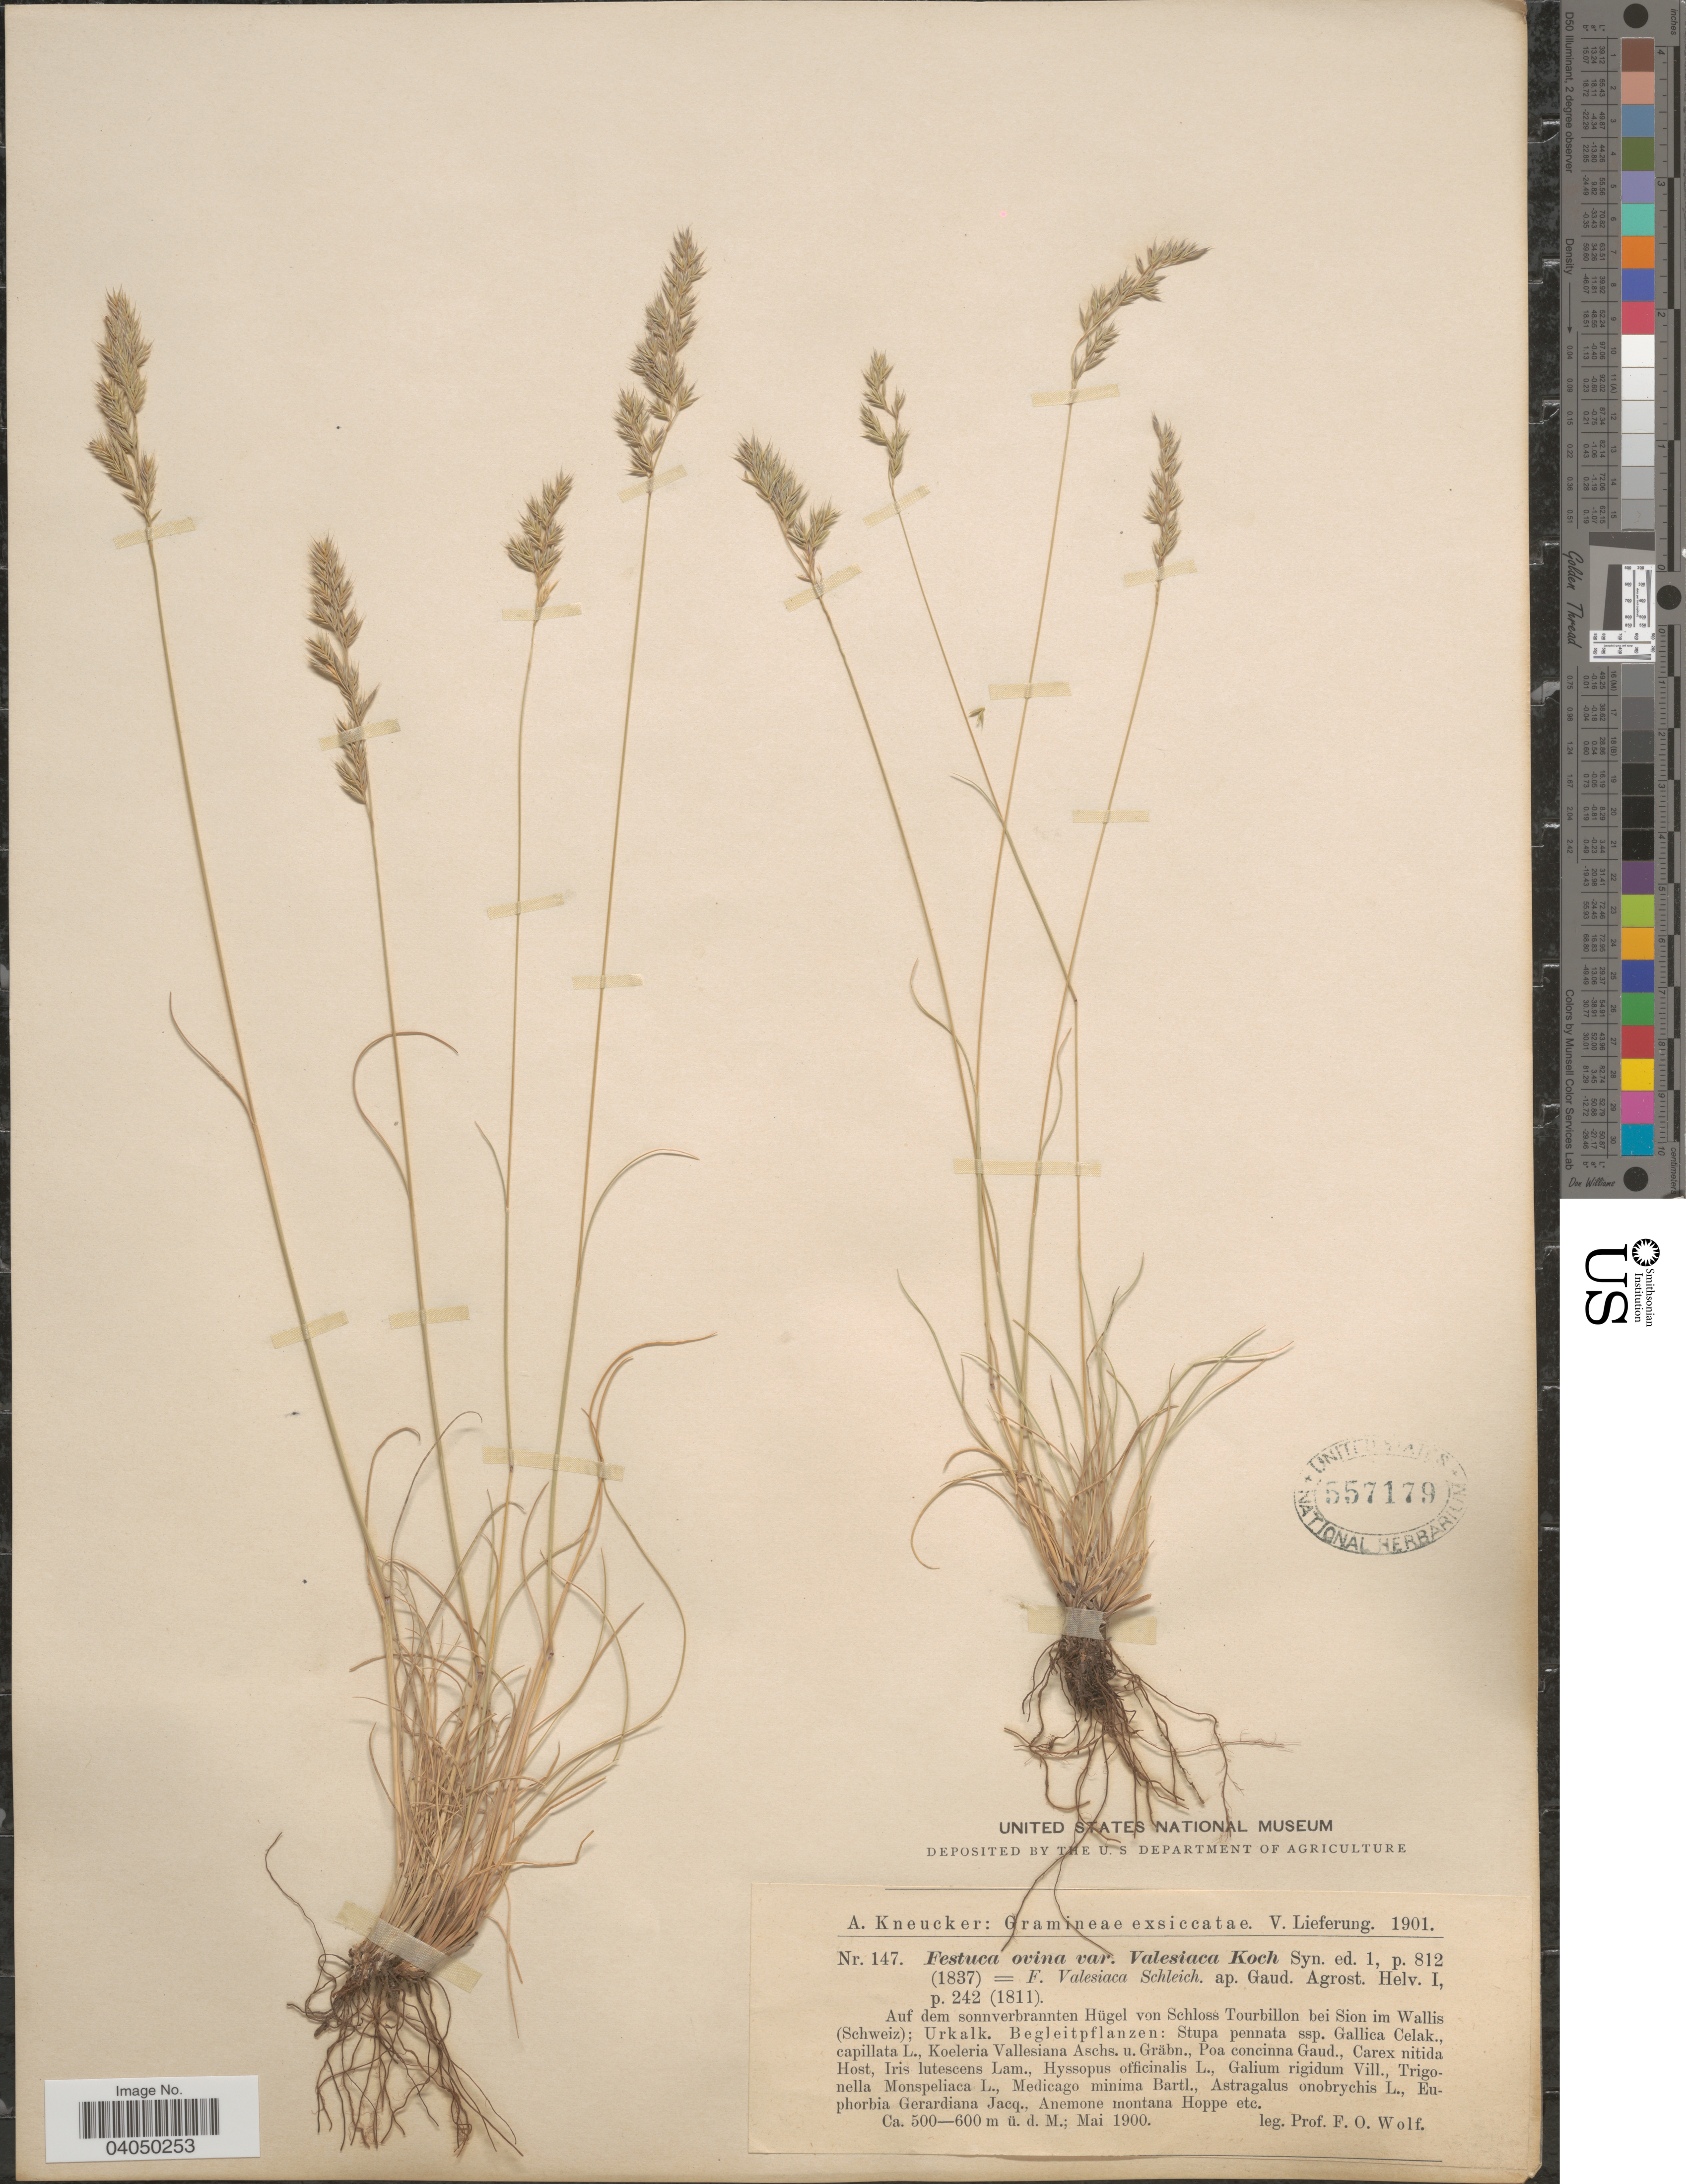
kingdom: Plantae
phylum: Tracheophyta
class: Liliopsida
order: Poales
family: Poaceae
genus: Festuca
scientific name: Festuca valesiaca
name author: Schleich. ex Gaudin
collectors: F. Wolf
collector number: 147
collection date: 1900-05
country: Switzerland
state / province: Schwyz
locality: Auf dem sonnverbannten Hügel von Schloss Tourbillon bei Sion im Wallis (Schweiz).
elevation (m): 500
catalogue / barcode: US 557179